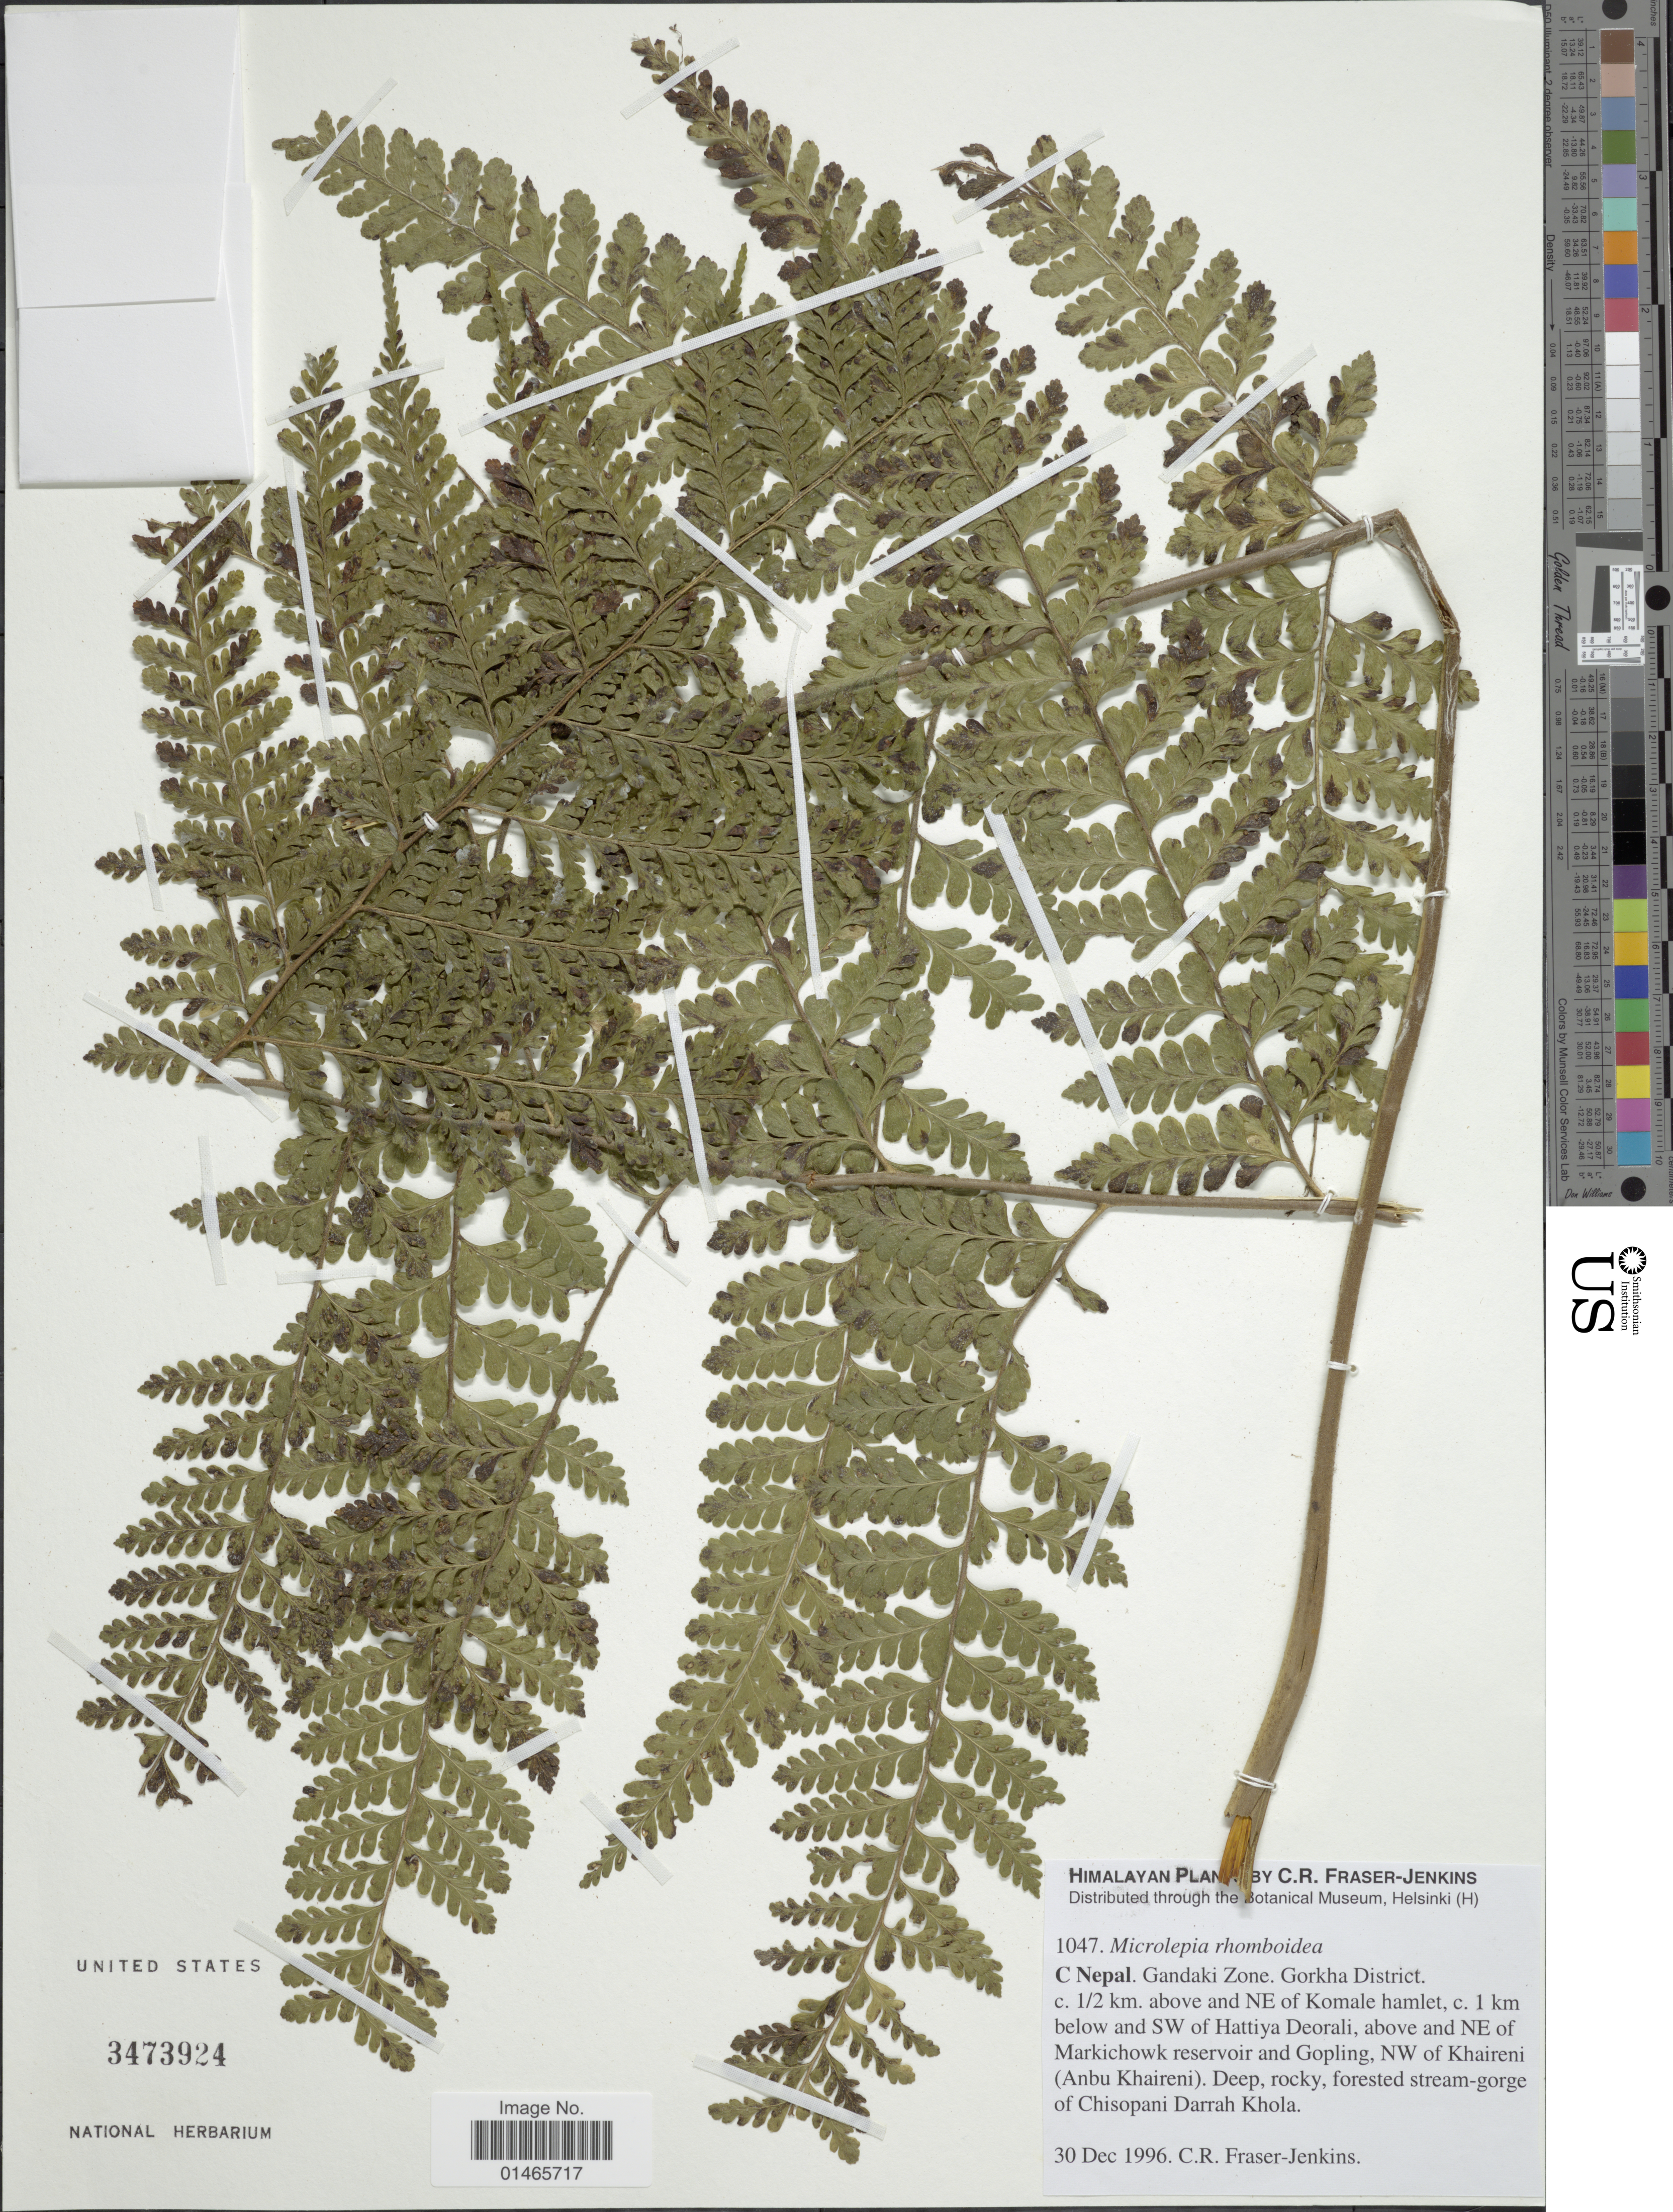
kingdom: Plantae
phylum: Tracheophyta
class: Polypodiopsida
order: Polypodiales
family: Dennstaedtiaceae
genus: Microlepia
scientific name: Microlepia rhomboidea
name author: (Wall. ex Kunze) Prantl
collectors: C. R. Fraser-Jenkins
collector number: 1047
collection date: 1996-12-30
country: Nepal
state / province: Gandaki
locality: C Nepal, Gandaki Zone, Gorkha District, c. 1/2 km. above and NE of Komale hamlet, c. 1 km below and SW of Hattiya Deoralli, above and NE of Markichowk reservoir and Gopling, NW of Khaireni (Anbu Khaireni), Deep, rocky, forested stream-gorge of Chisopani Darrah Khola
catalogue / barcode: US 3473924